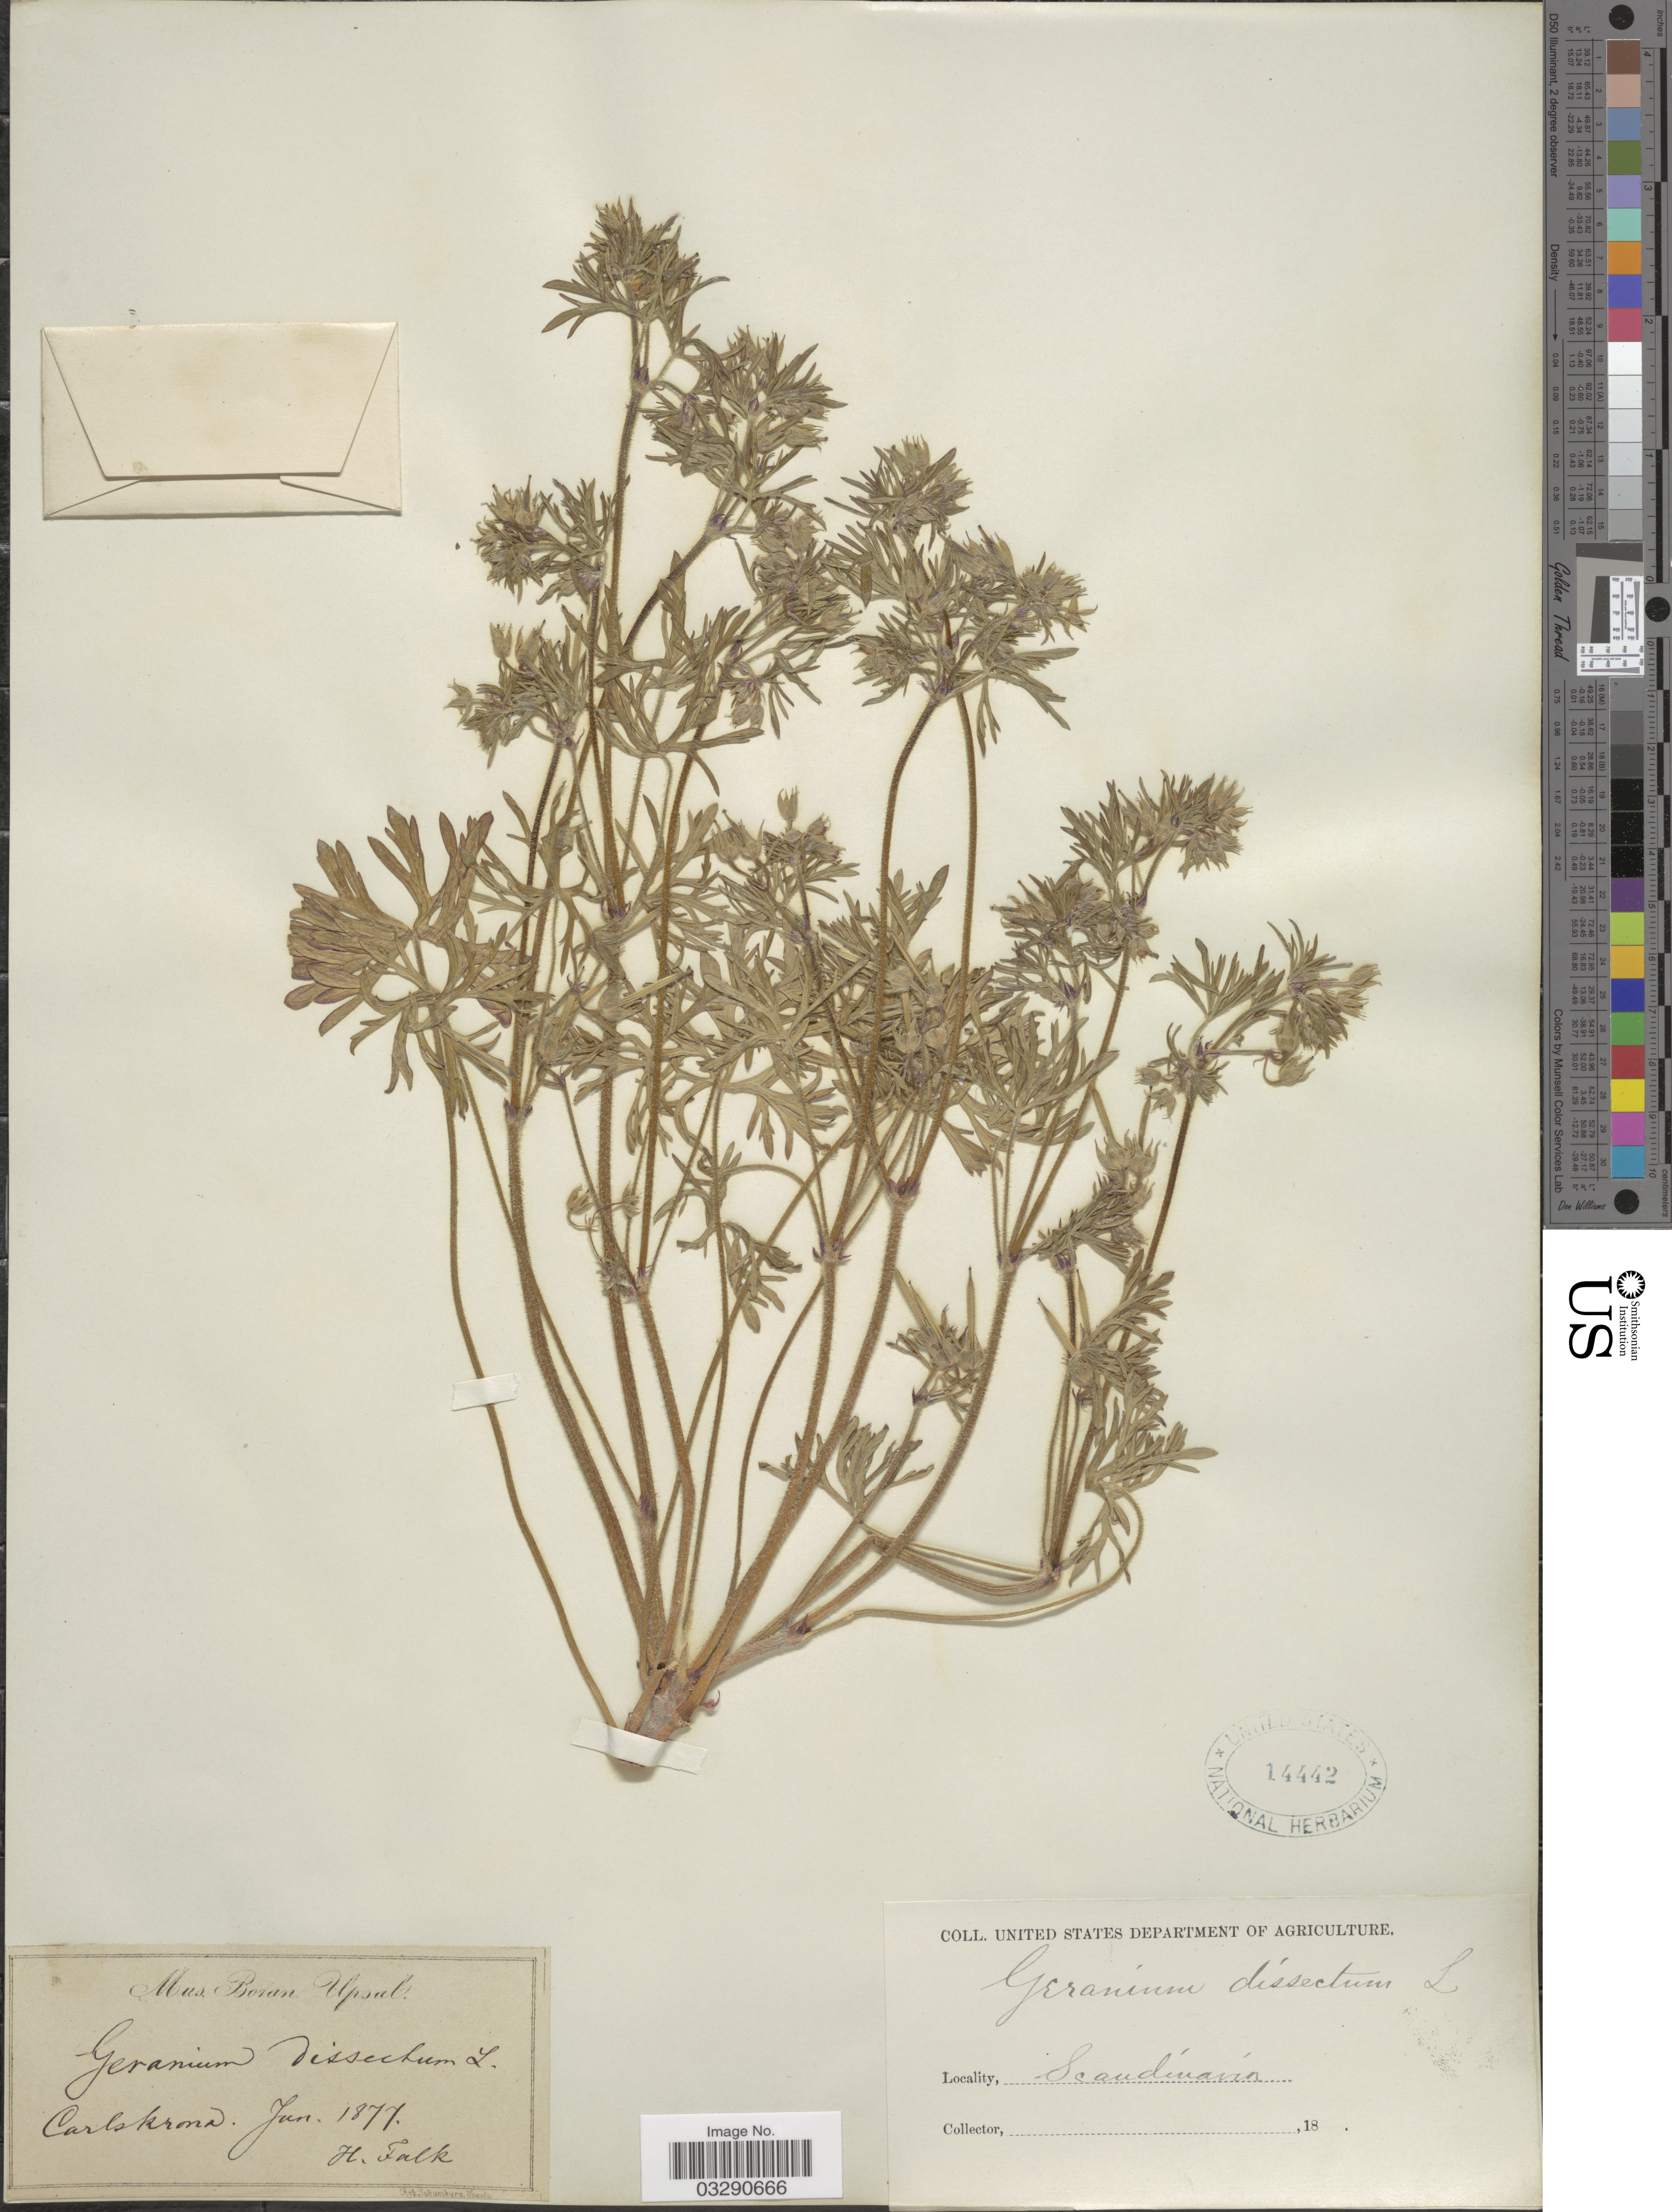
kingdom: Plantae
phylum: Tracheophyta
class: Magnoliopsida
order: Geraniales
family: Geraniaceae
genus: Geranium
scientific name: Geranium dissectum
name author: L.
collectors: H. Falk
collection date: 1877-06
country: Sweden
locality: Carlskrona. Scandinavia.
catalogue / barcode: US 14442